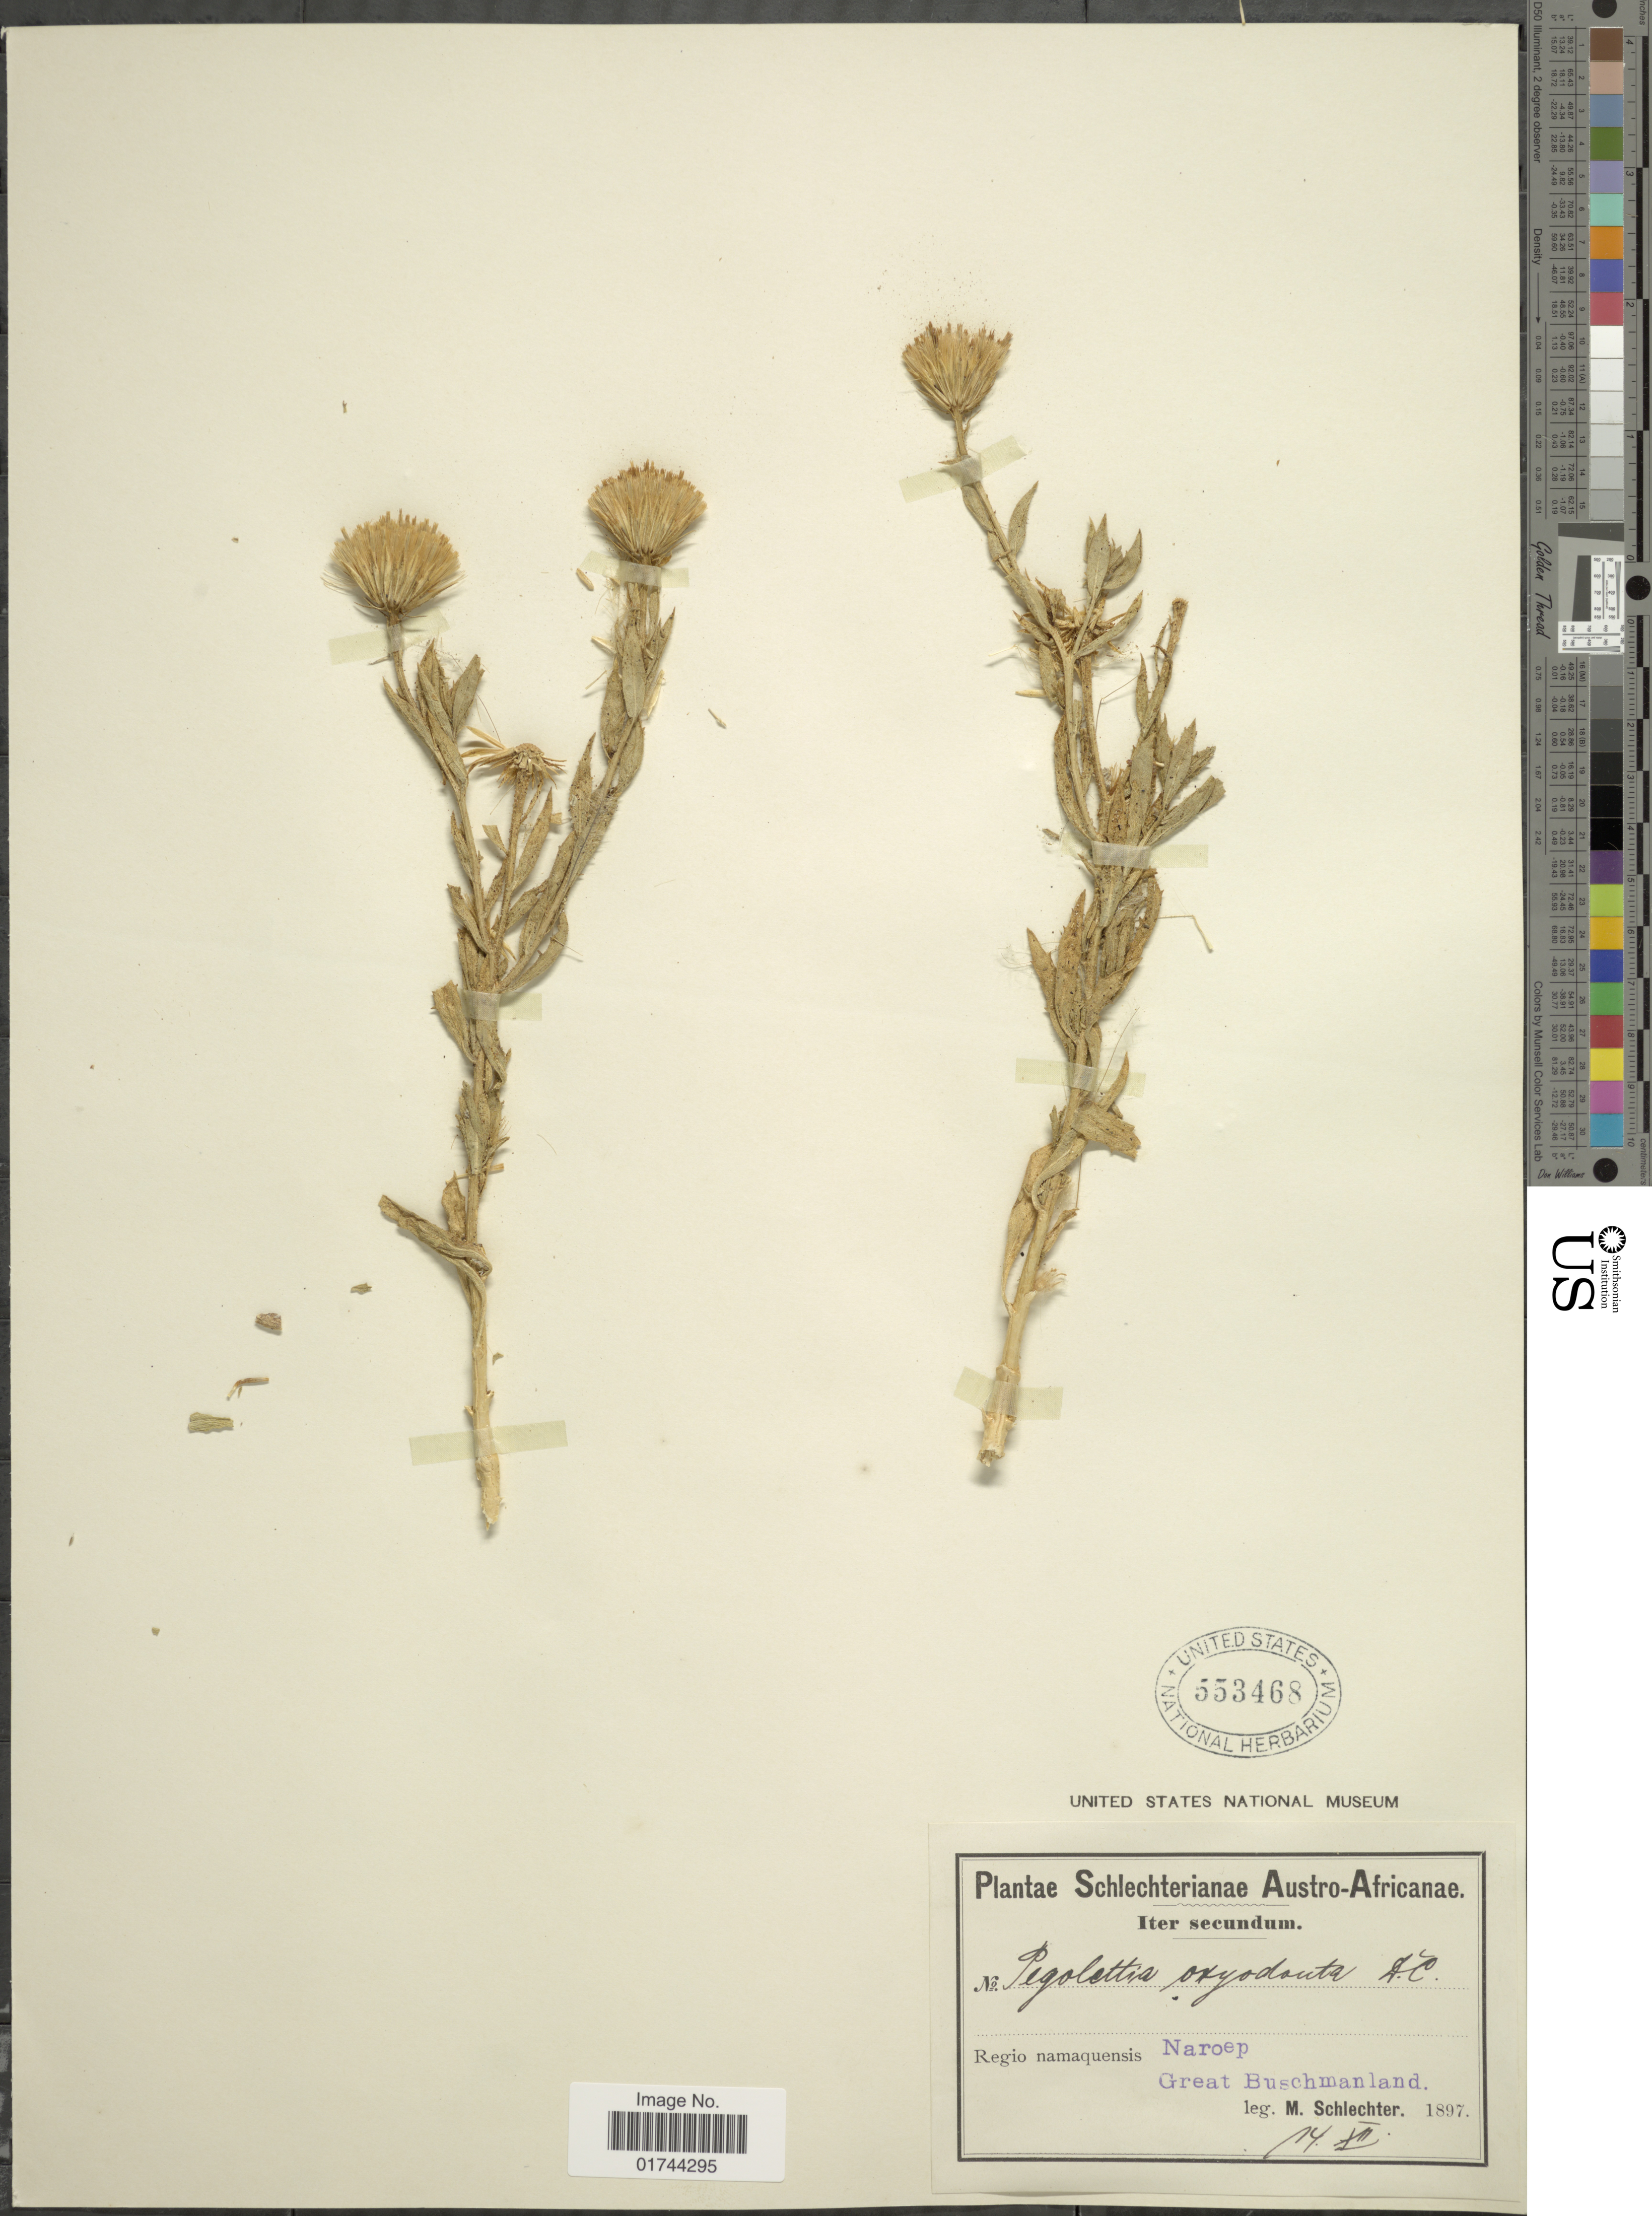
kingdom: Plantae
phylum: Tracheophyta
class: Magnoliopsida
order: Asterales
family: Asteraceae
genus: Pegolettia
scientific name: Pegolettia oxyodonta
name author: DC.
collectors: M. Schlechter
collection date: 1897-12-14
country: South Africa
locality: Austro-Africanae, Naroep, Great Buschmanland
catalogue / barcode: US 553468